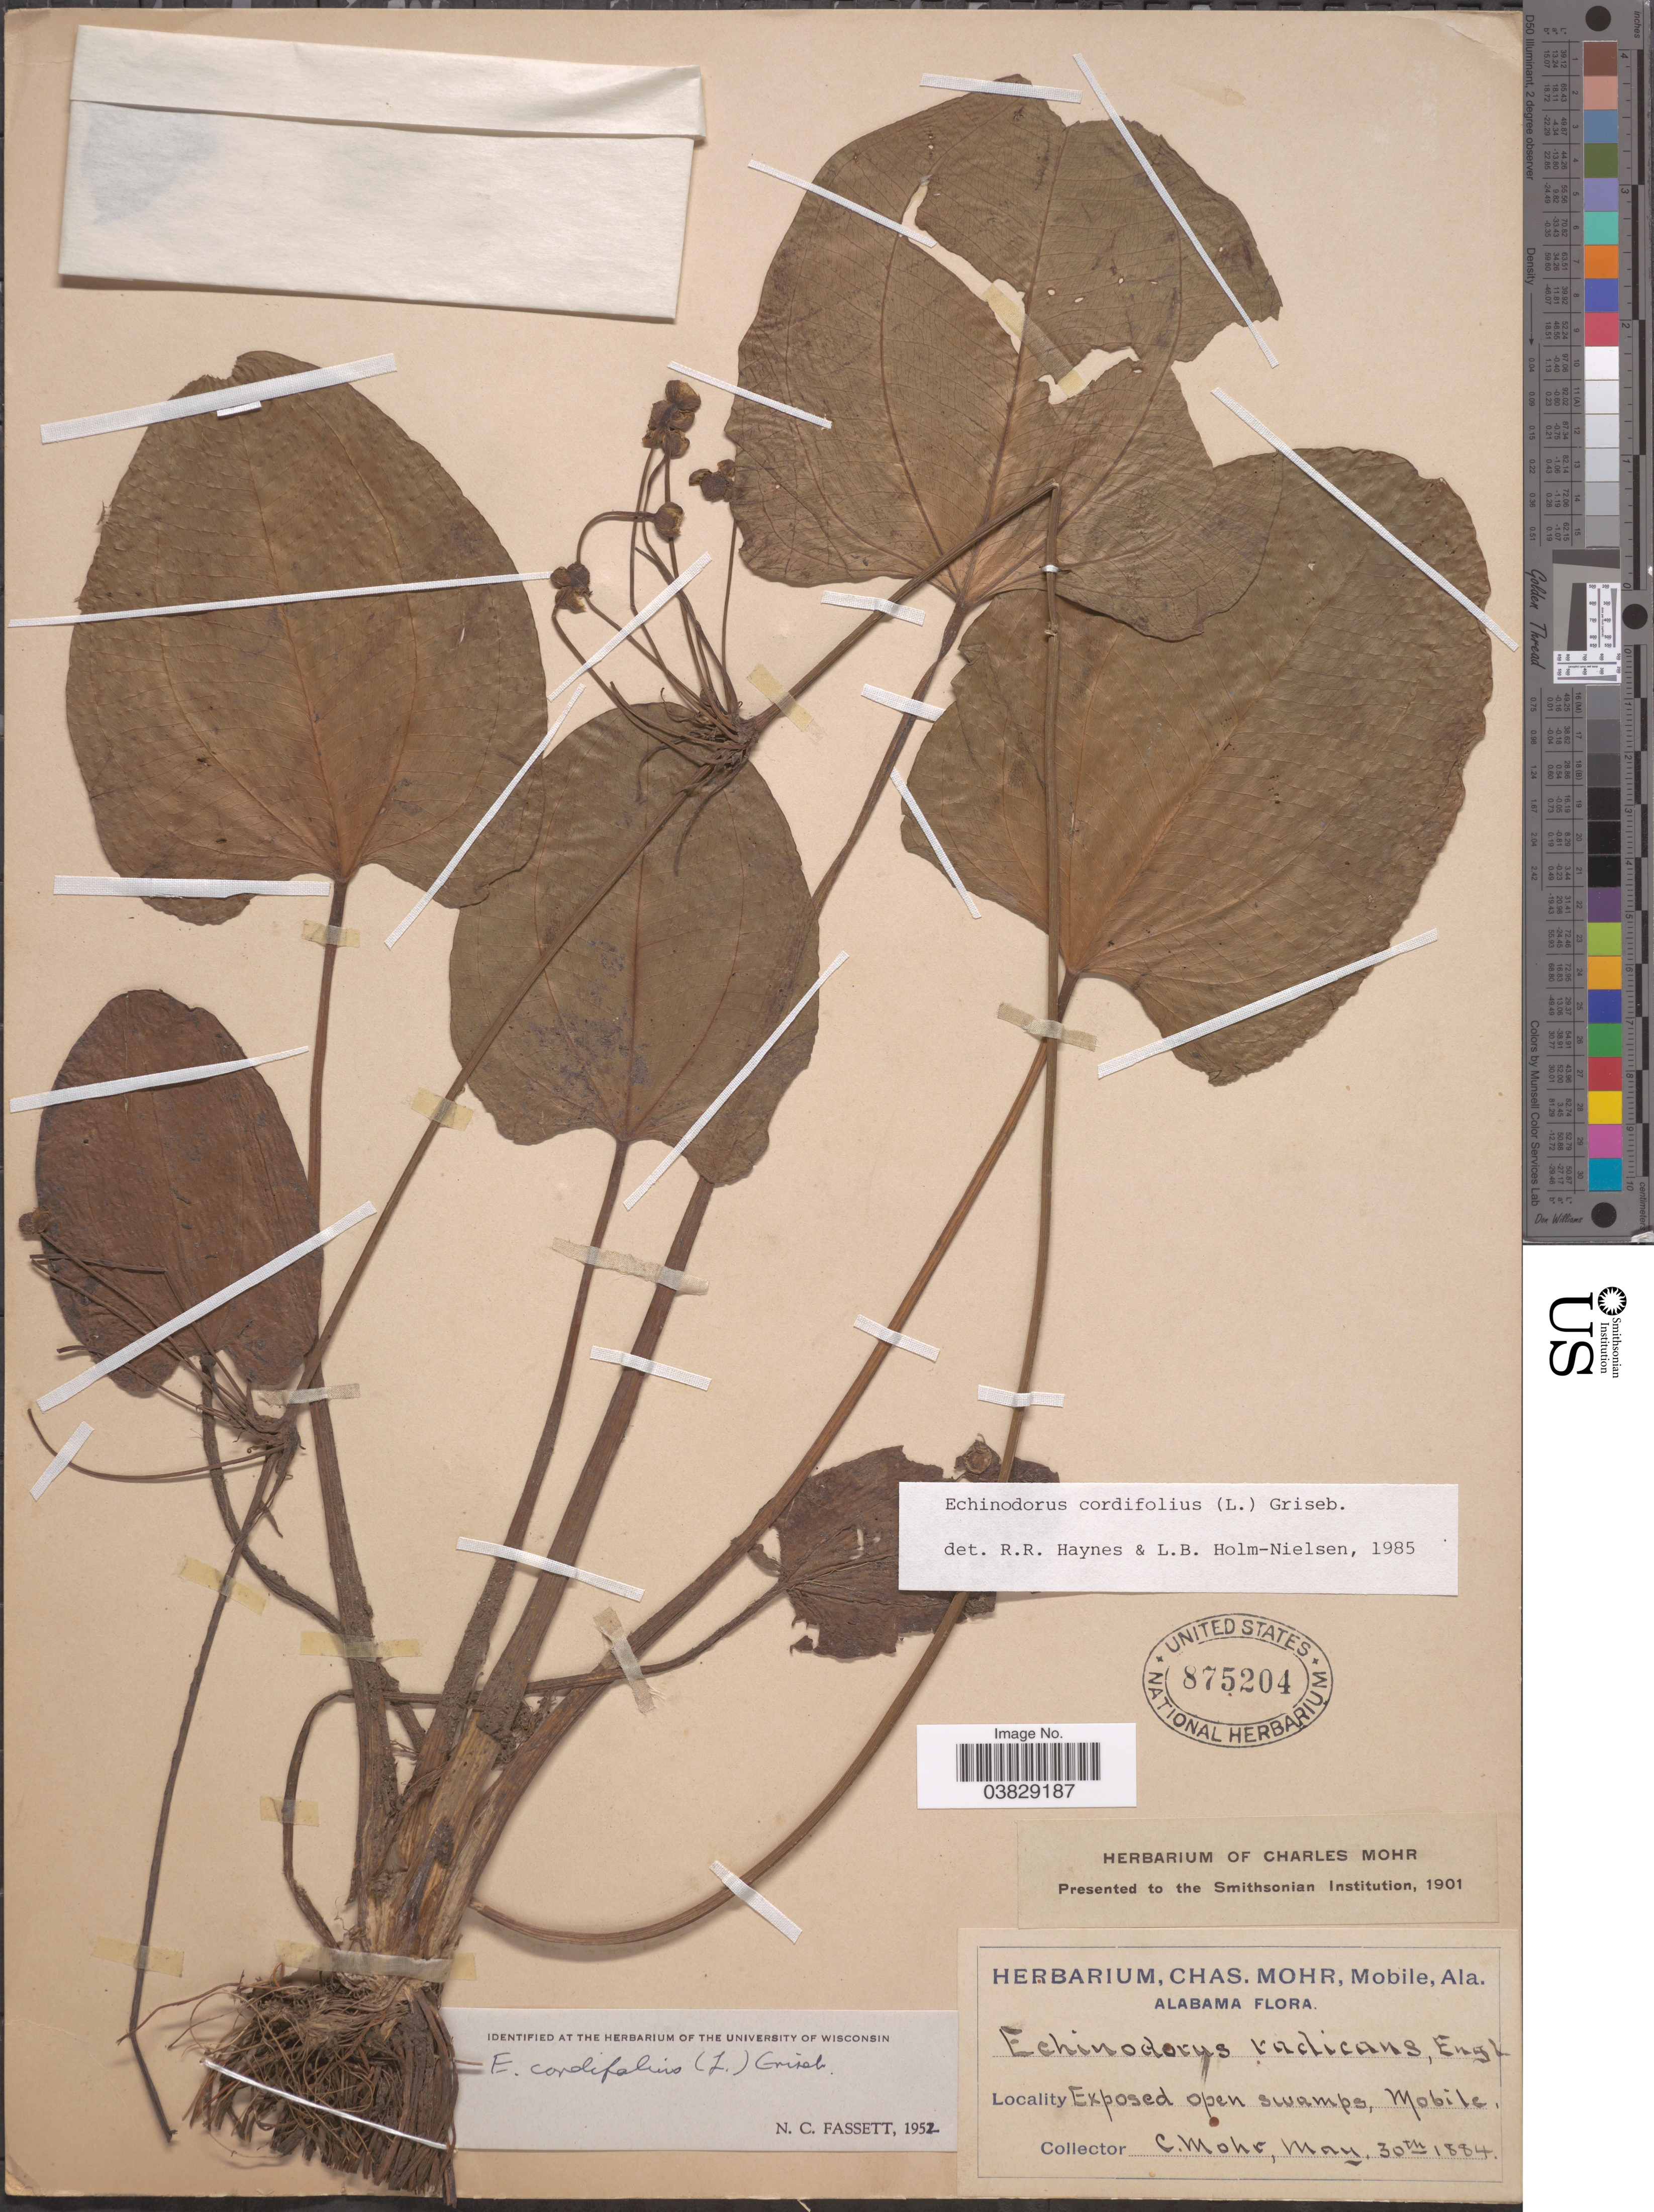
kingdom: Plantae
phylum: Tracheophyta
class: Liliopsida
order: Alismatales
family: Alismataceae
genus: Echinodorus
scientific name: Echinodorus cordifolius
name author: (L.) Griseb.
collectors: Mohr, C. T. (herbarium)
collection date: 1884-05-30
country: United States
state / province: Alabama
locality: Exposed open swamp, Mobile.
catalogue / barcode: US 875204